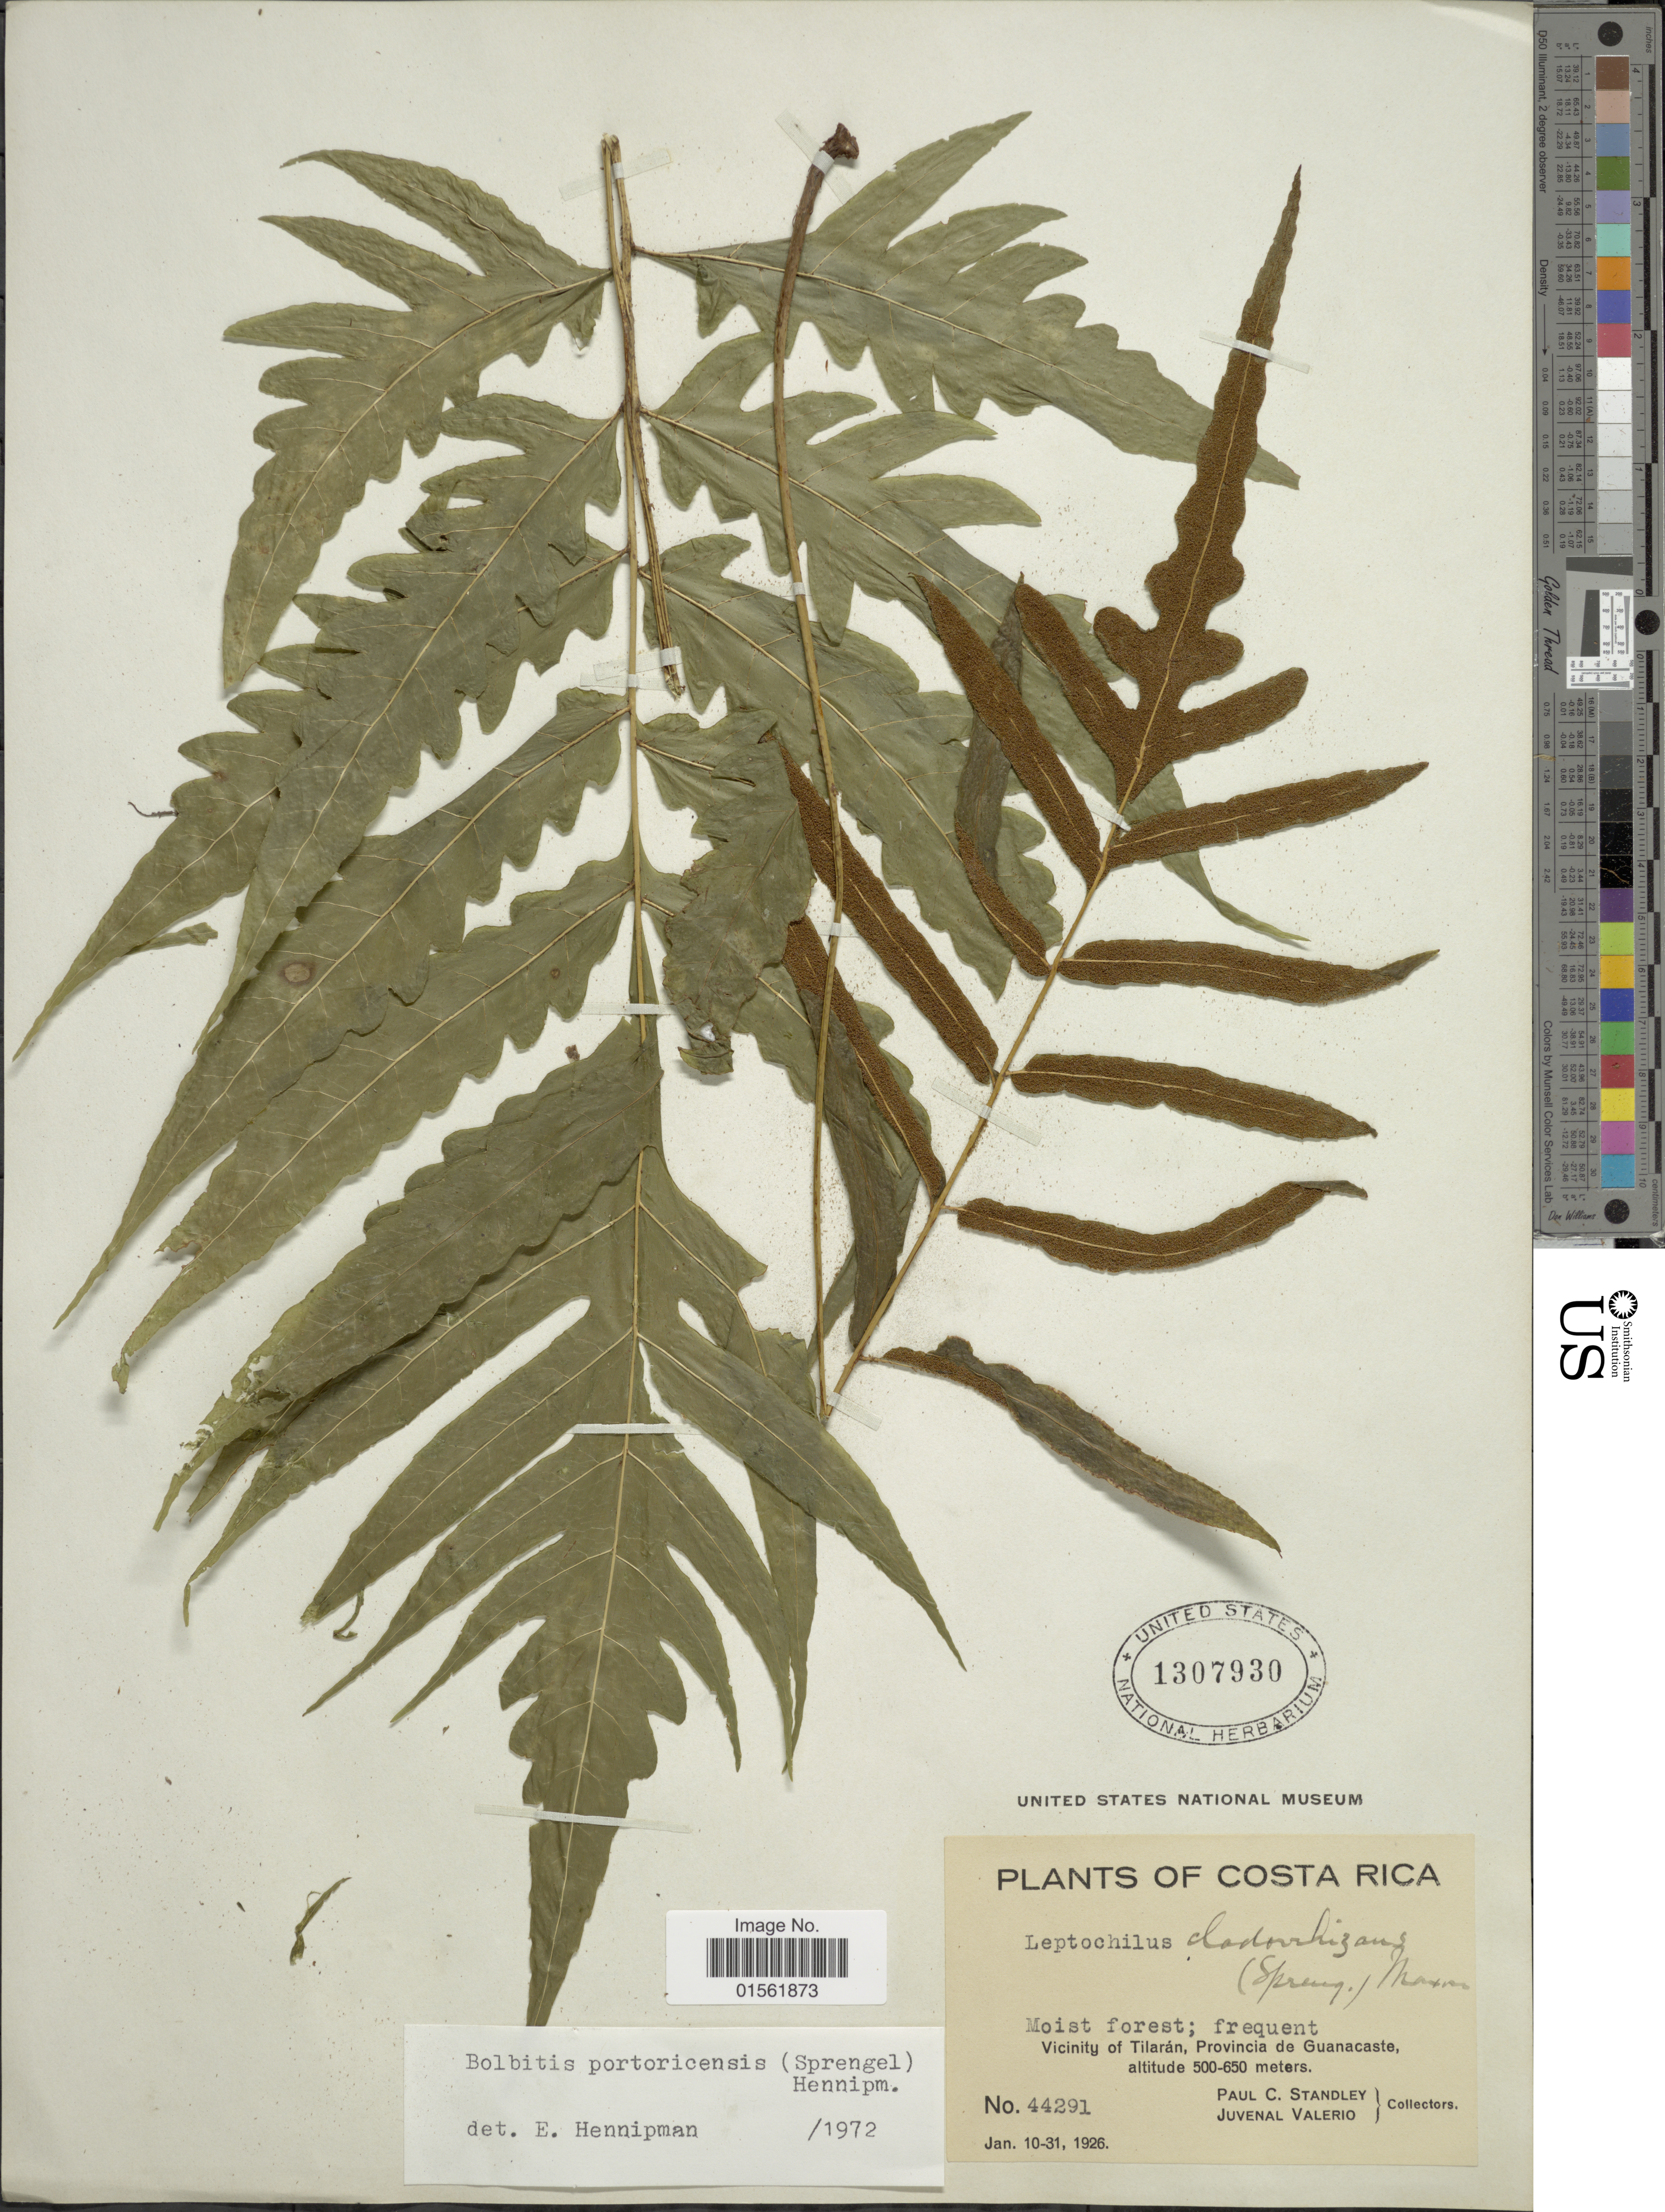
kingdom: Plantae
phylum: Tracheophyta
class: Polypodiopsida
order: Polypodiales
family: Dryopteridaceae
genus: Bolbitis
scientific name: Bolbitis portoricensis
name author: (Spreng.) Hennipman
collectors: P. C. Standley & J. Valerio R.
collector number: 44291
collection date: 1926-01-10/1926-01-31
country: Costa Rica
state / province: Guanacaste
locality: Vicinity of Tilarán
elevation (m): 500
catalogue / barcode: US 1307930